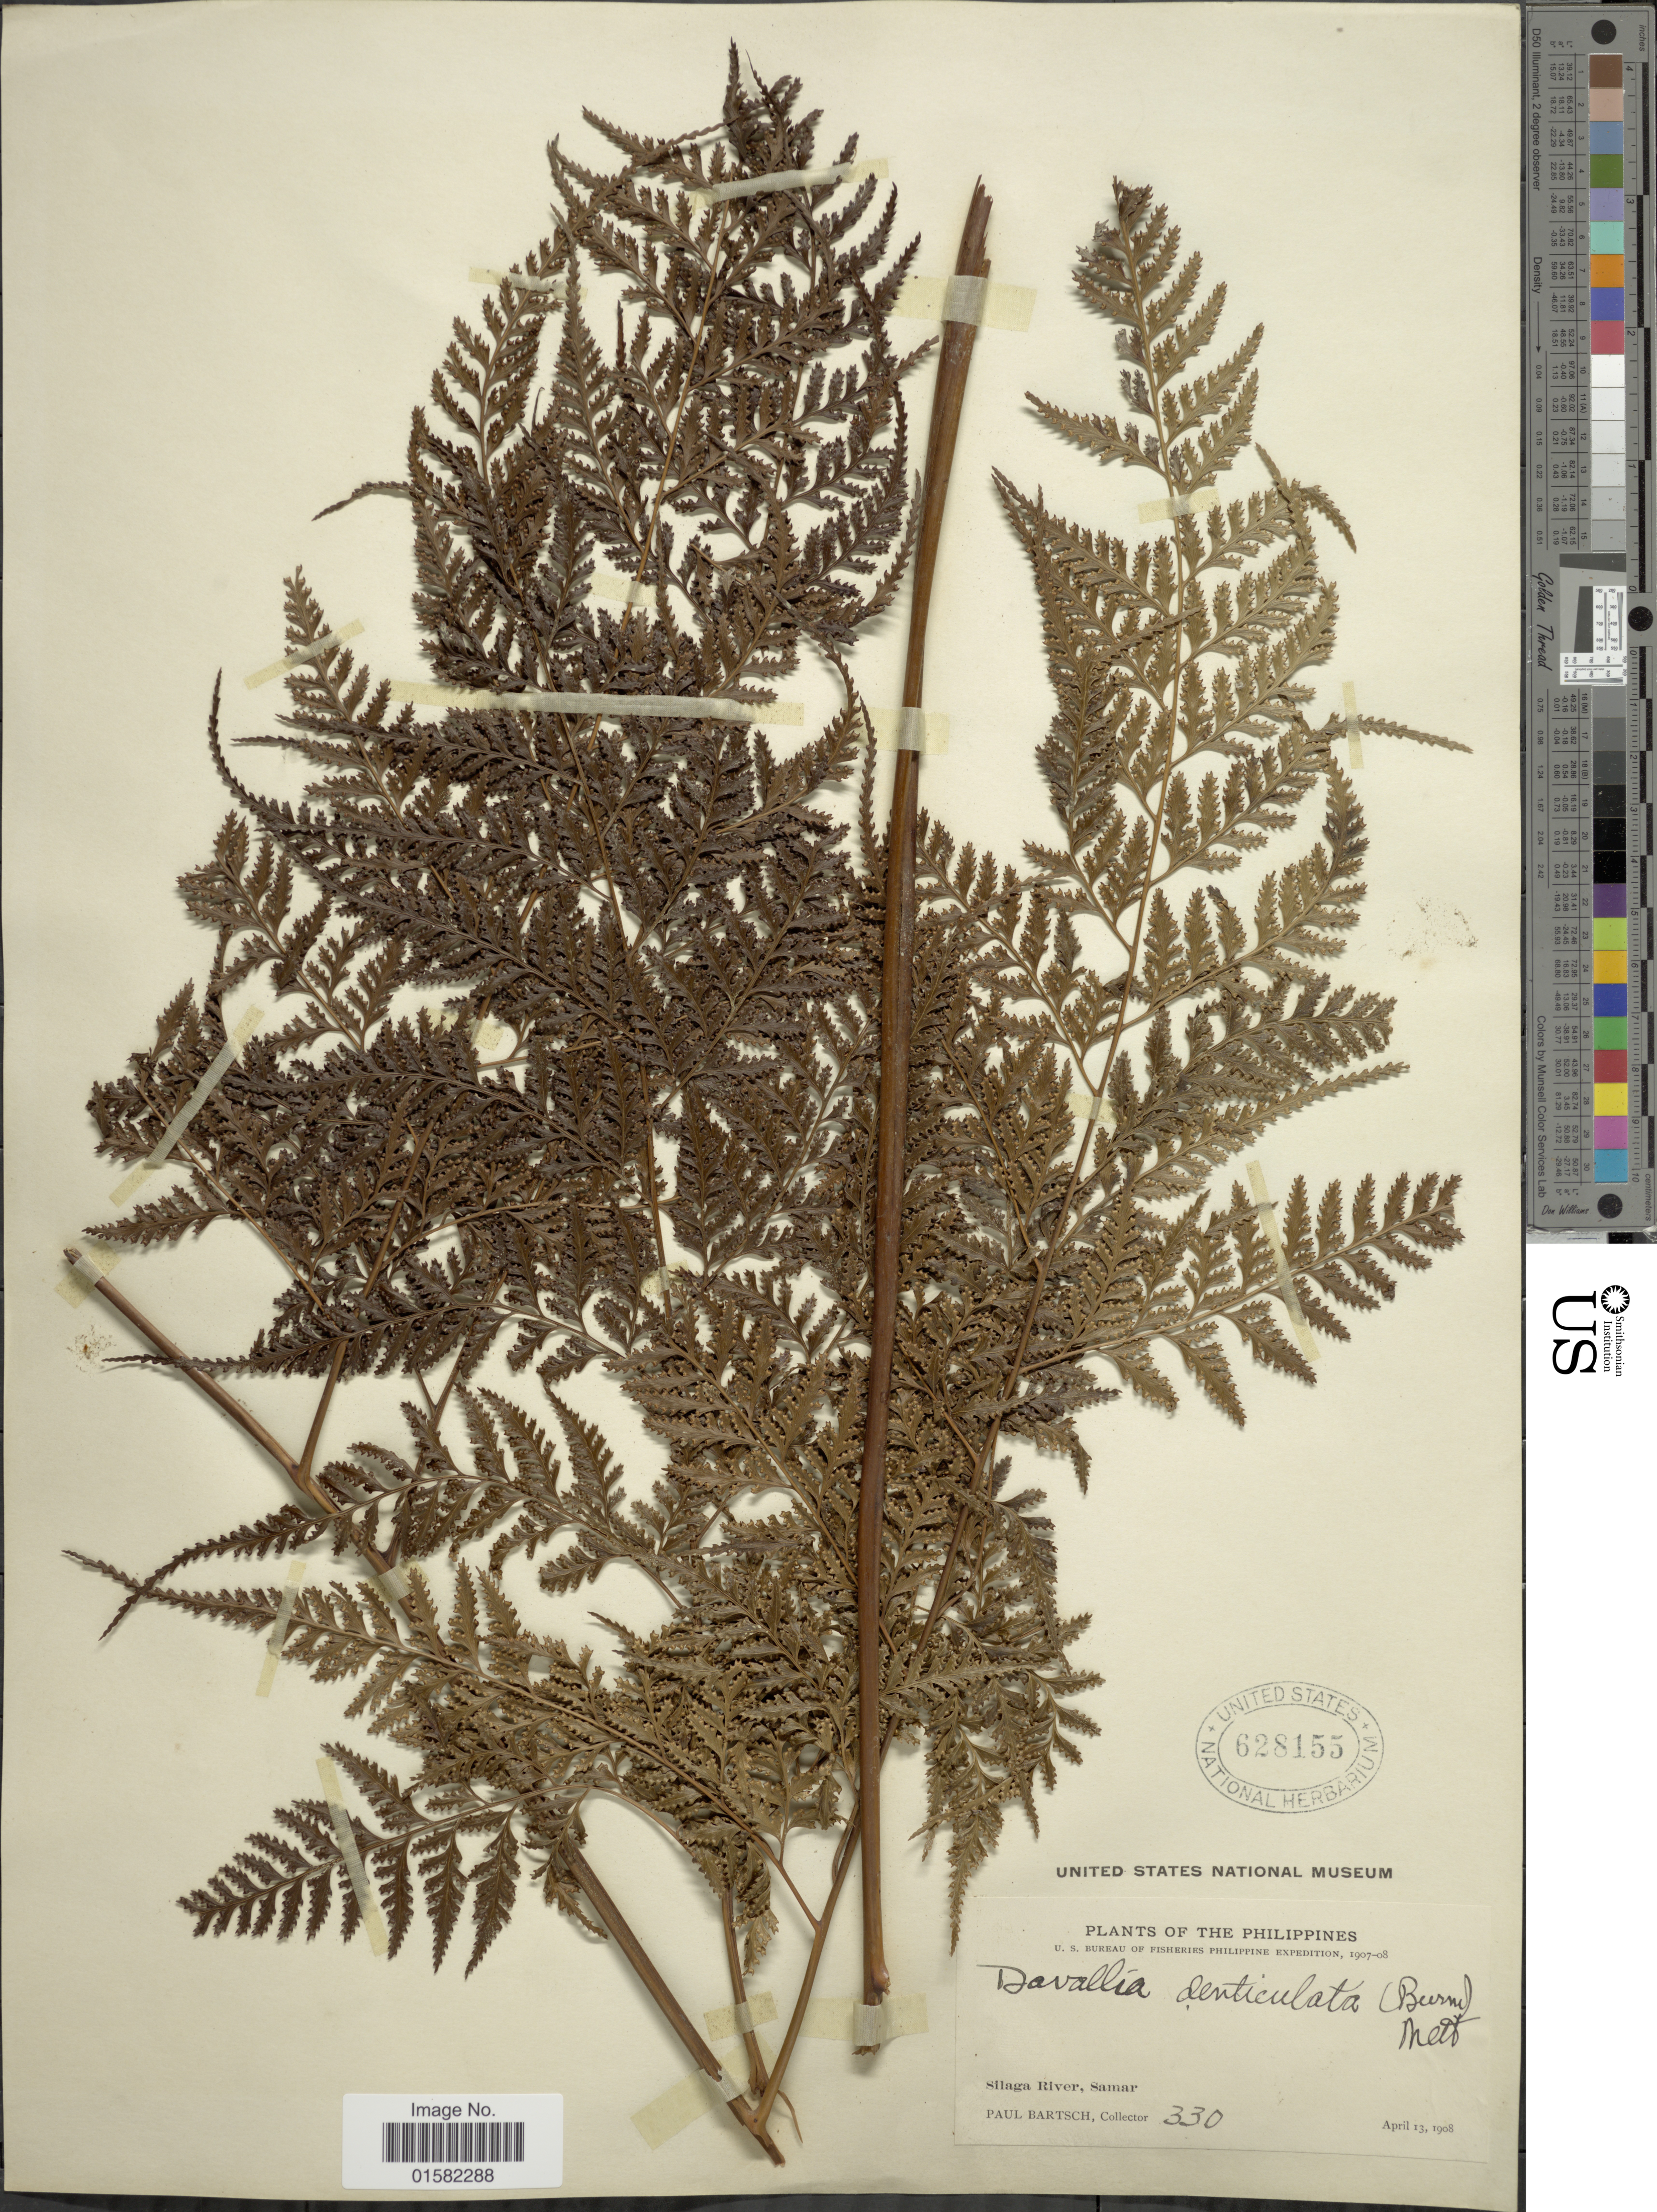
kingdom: Plantae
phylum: Tracheophyta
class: Polypodiopsida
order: Polypodiales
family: Davalliaceae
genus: Wibelia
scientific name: Wibelia denticulata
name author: (Burm. f.) M. Kato & Tsutsumi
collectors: P. Bartsch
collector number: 330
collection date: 1908-04-13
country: Philippines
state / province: Eastern Visayas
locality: Silaga River, Samar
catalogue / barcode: US 628155